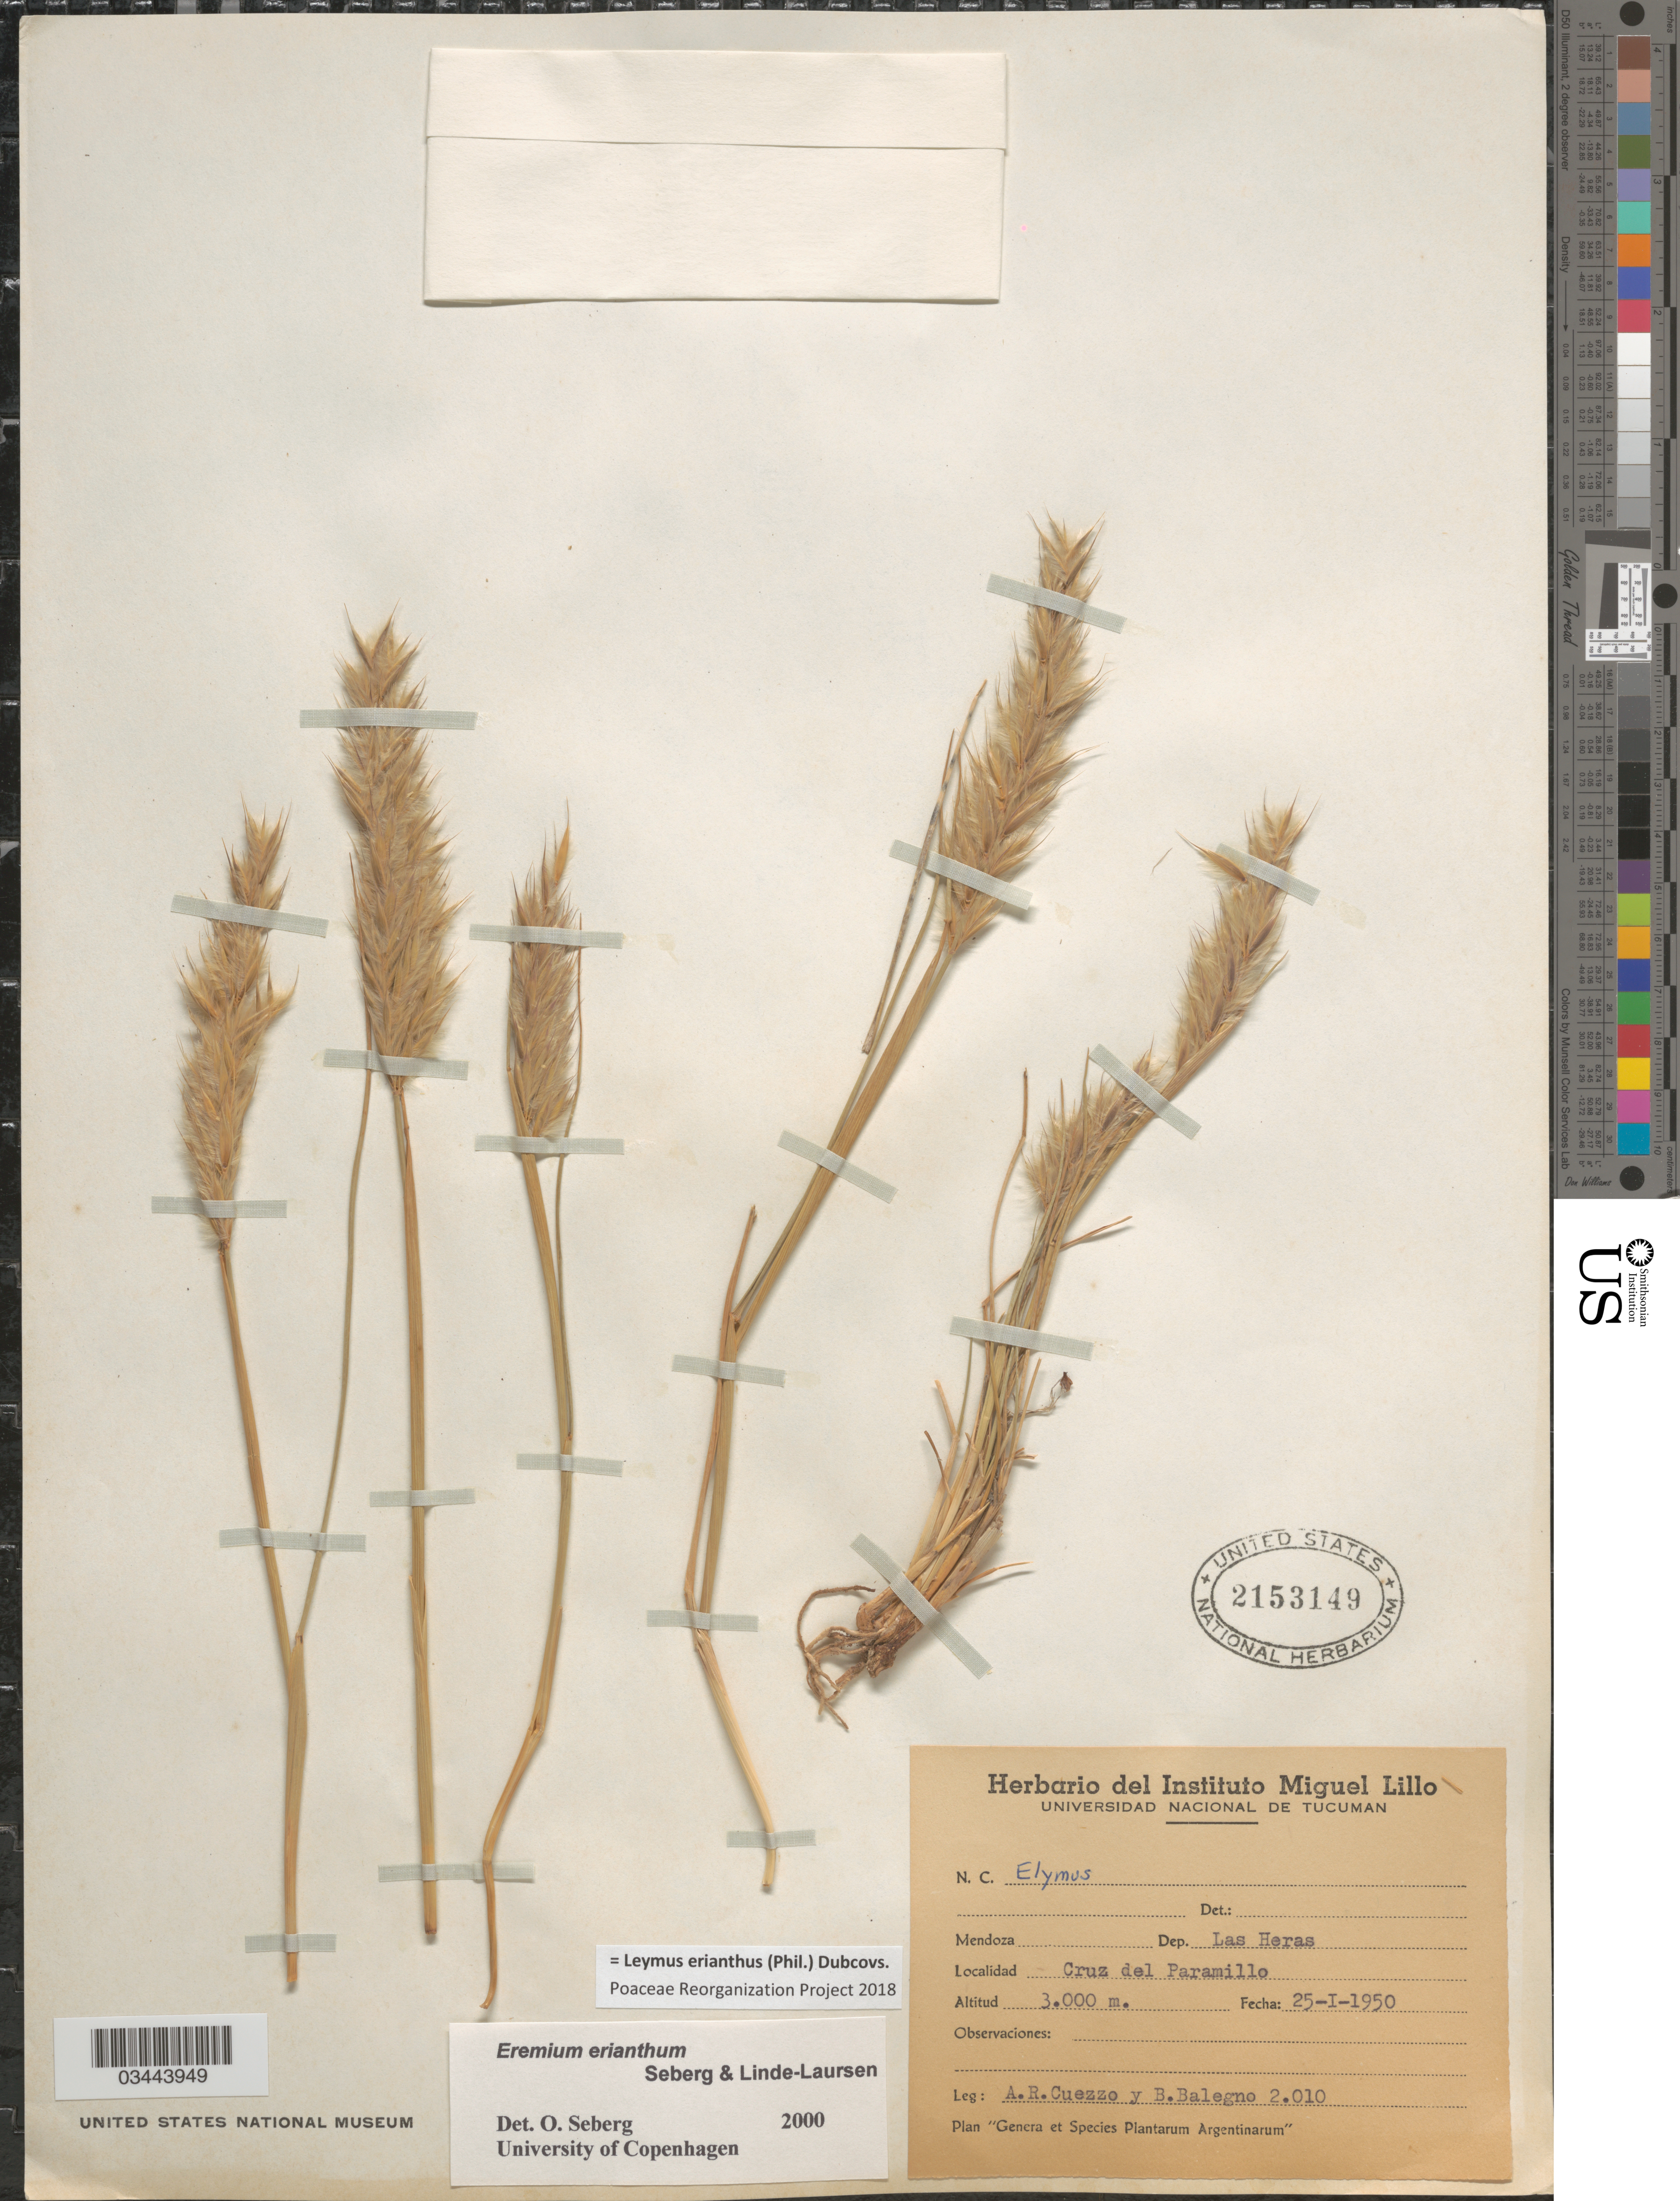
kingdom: Plantae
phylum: Tracheophyta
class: Liliopsida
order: Poales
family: Poaceae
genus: Leymus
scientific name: Leymus erianthus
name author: (Phil.) Dubcovsky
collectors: A. Cuezzo & B. Balegno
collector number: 2010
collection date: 1950-01-25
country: Argentina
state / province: Mendoza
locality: Dep. Las Heras. Cruz del Paramillo.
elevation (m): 3000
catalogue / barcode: US 2153149